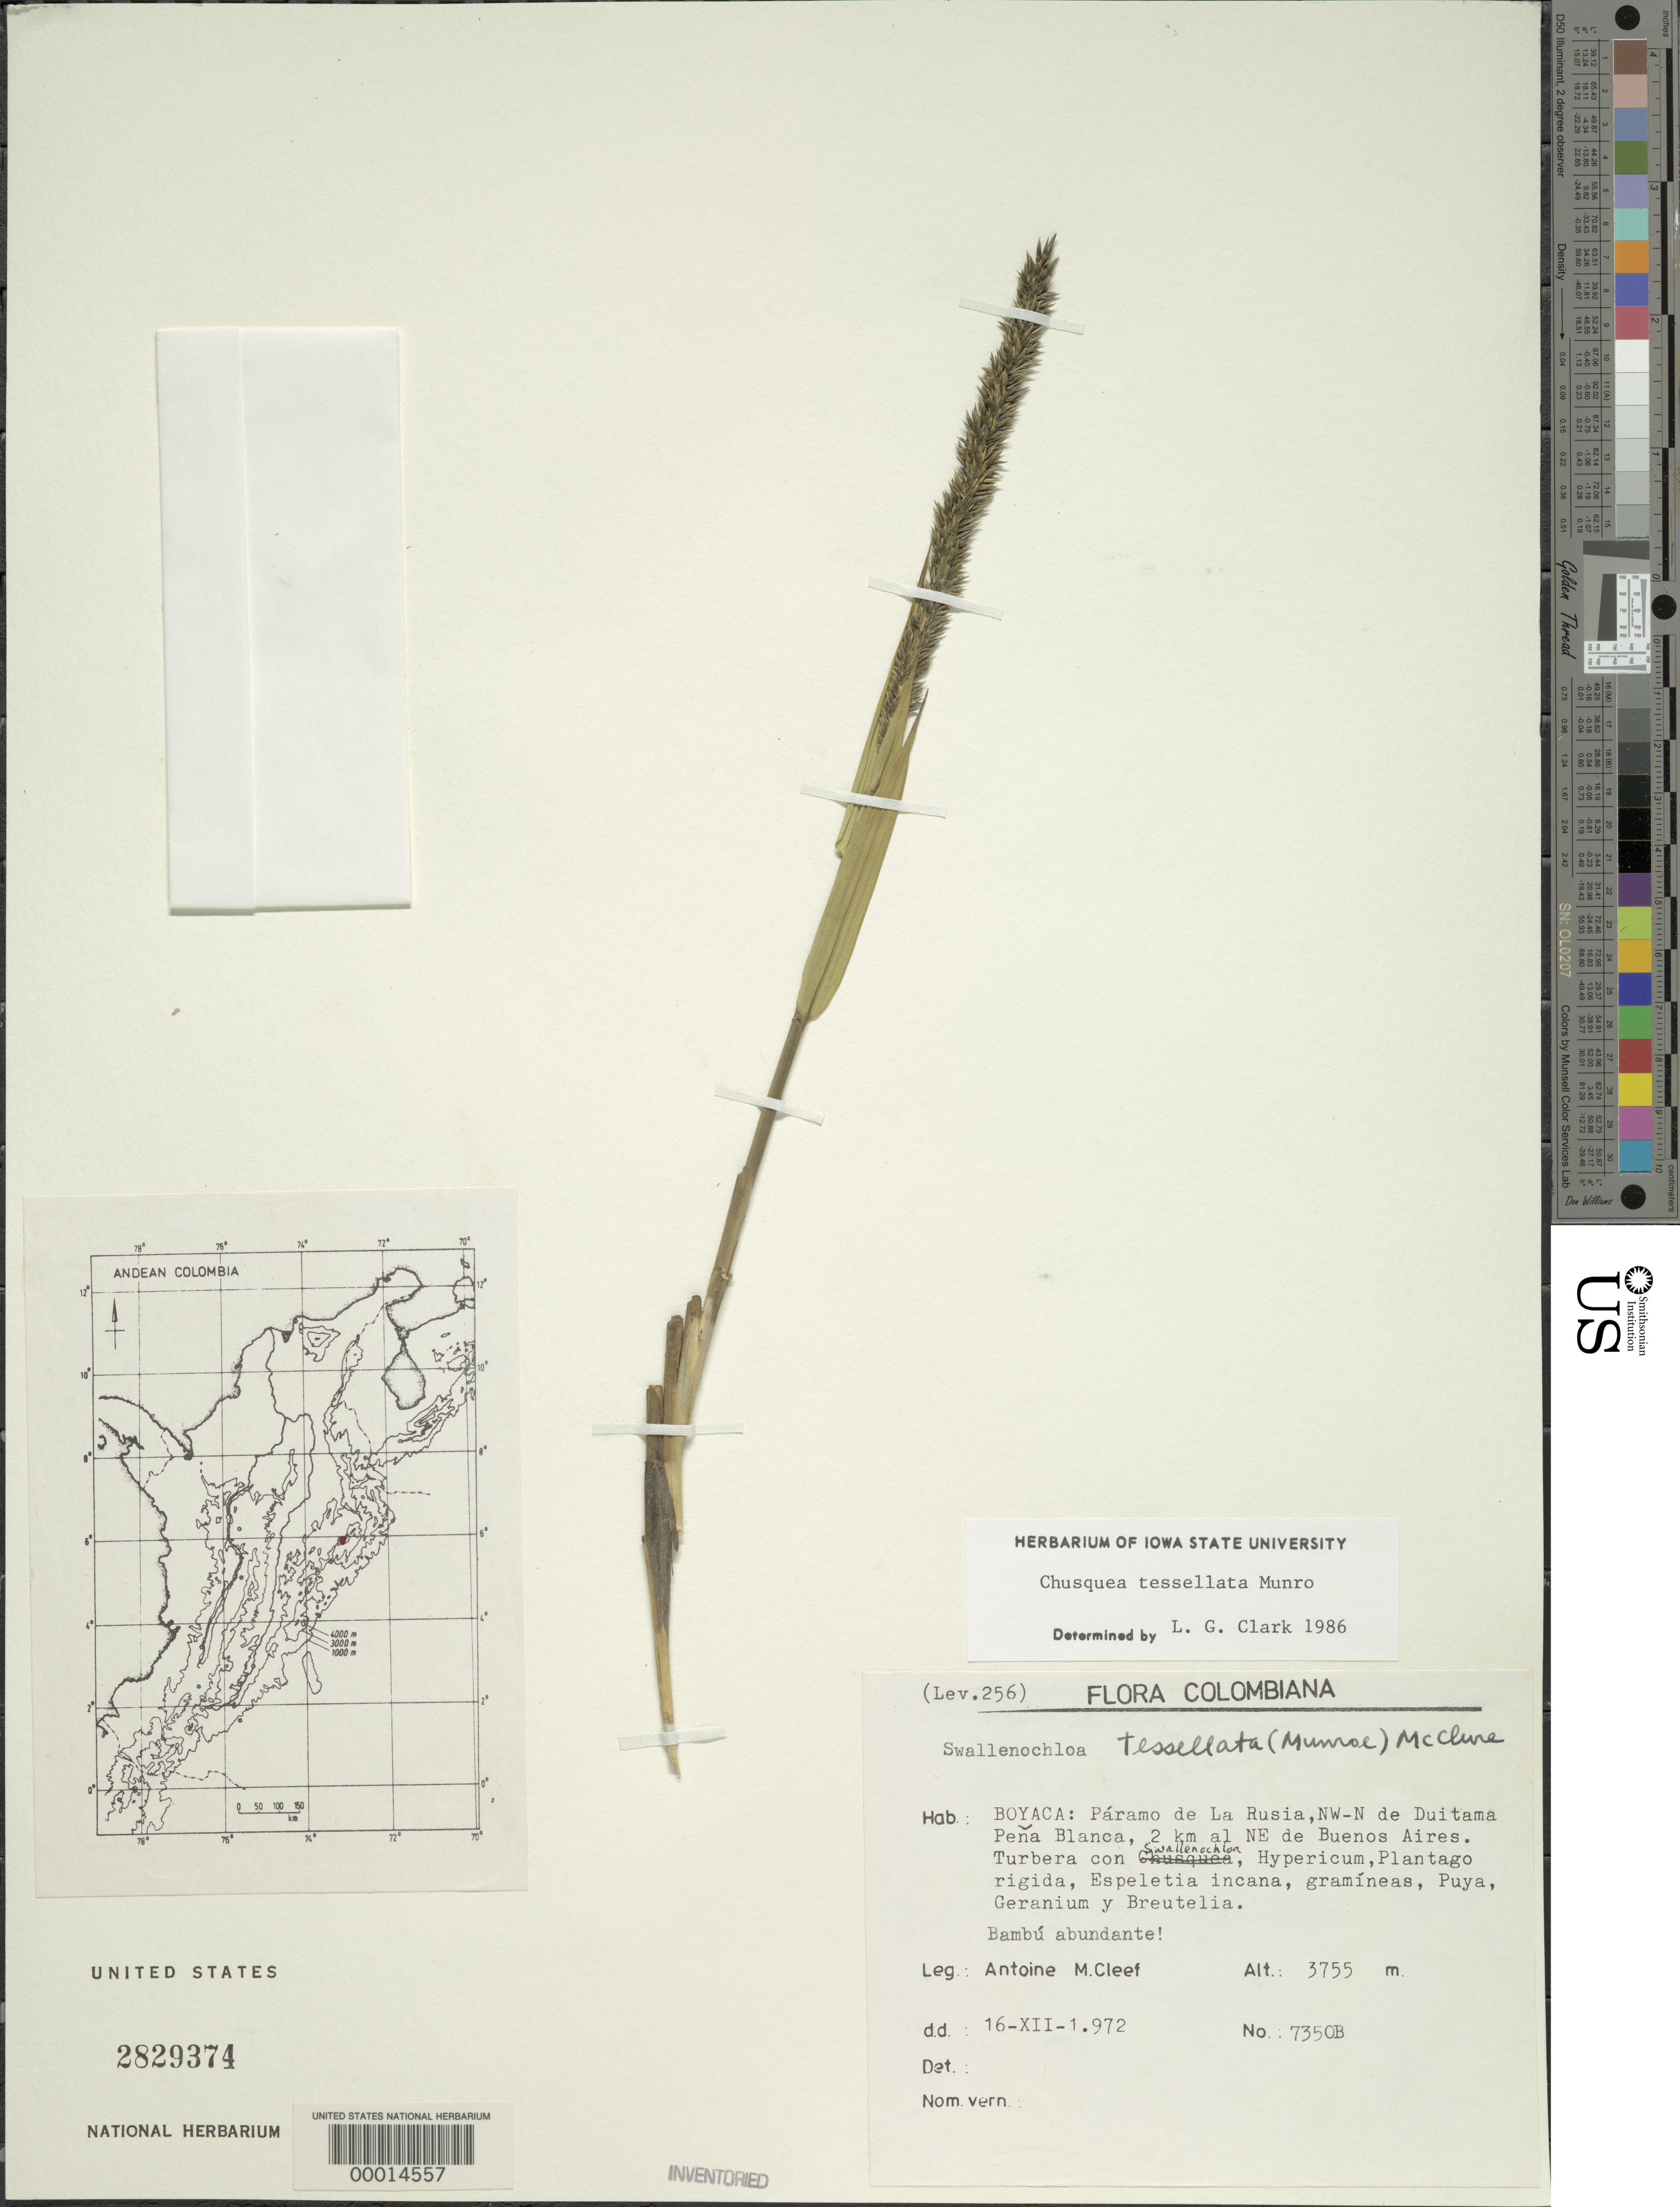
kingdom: Plantae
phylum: Tracheophyta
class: Liliopsida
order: Poales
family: Poaceae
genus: Chusquea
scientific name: Chusquea tessellata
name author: Munro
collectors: A. M. Cleef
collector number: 7350 B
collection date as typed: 16 Dec 1972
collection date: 1972-12-16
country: Colombia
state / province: Boyacá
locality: Paramo de La Rusia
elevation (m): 3755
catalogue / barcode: US 2829374